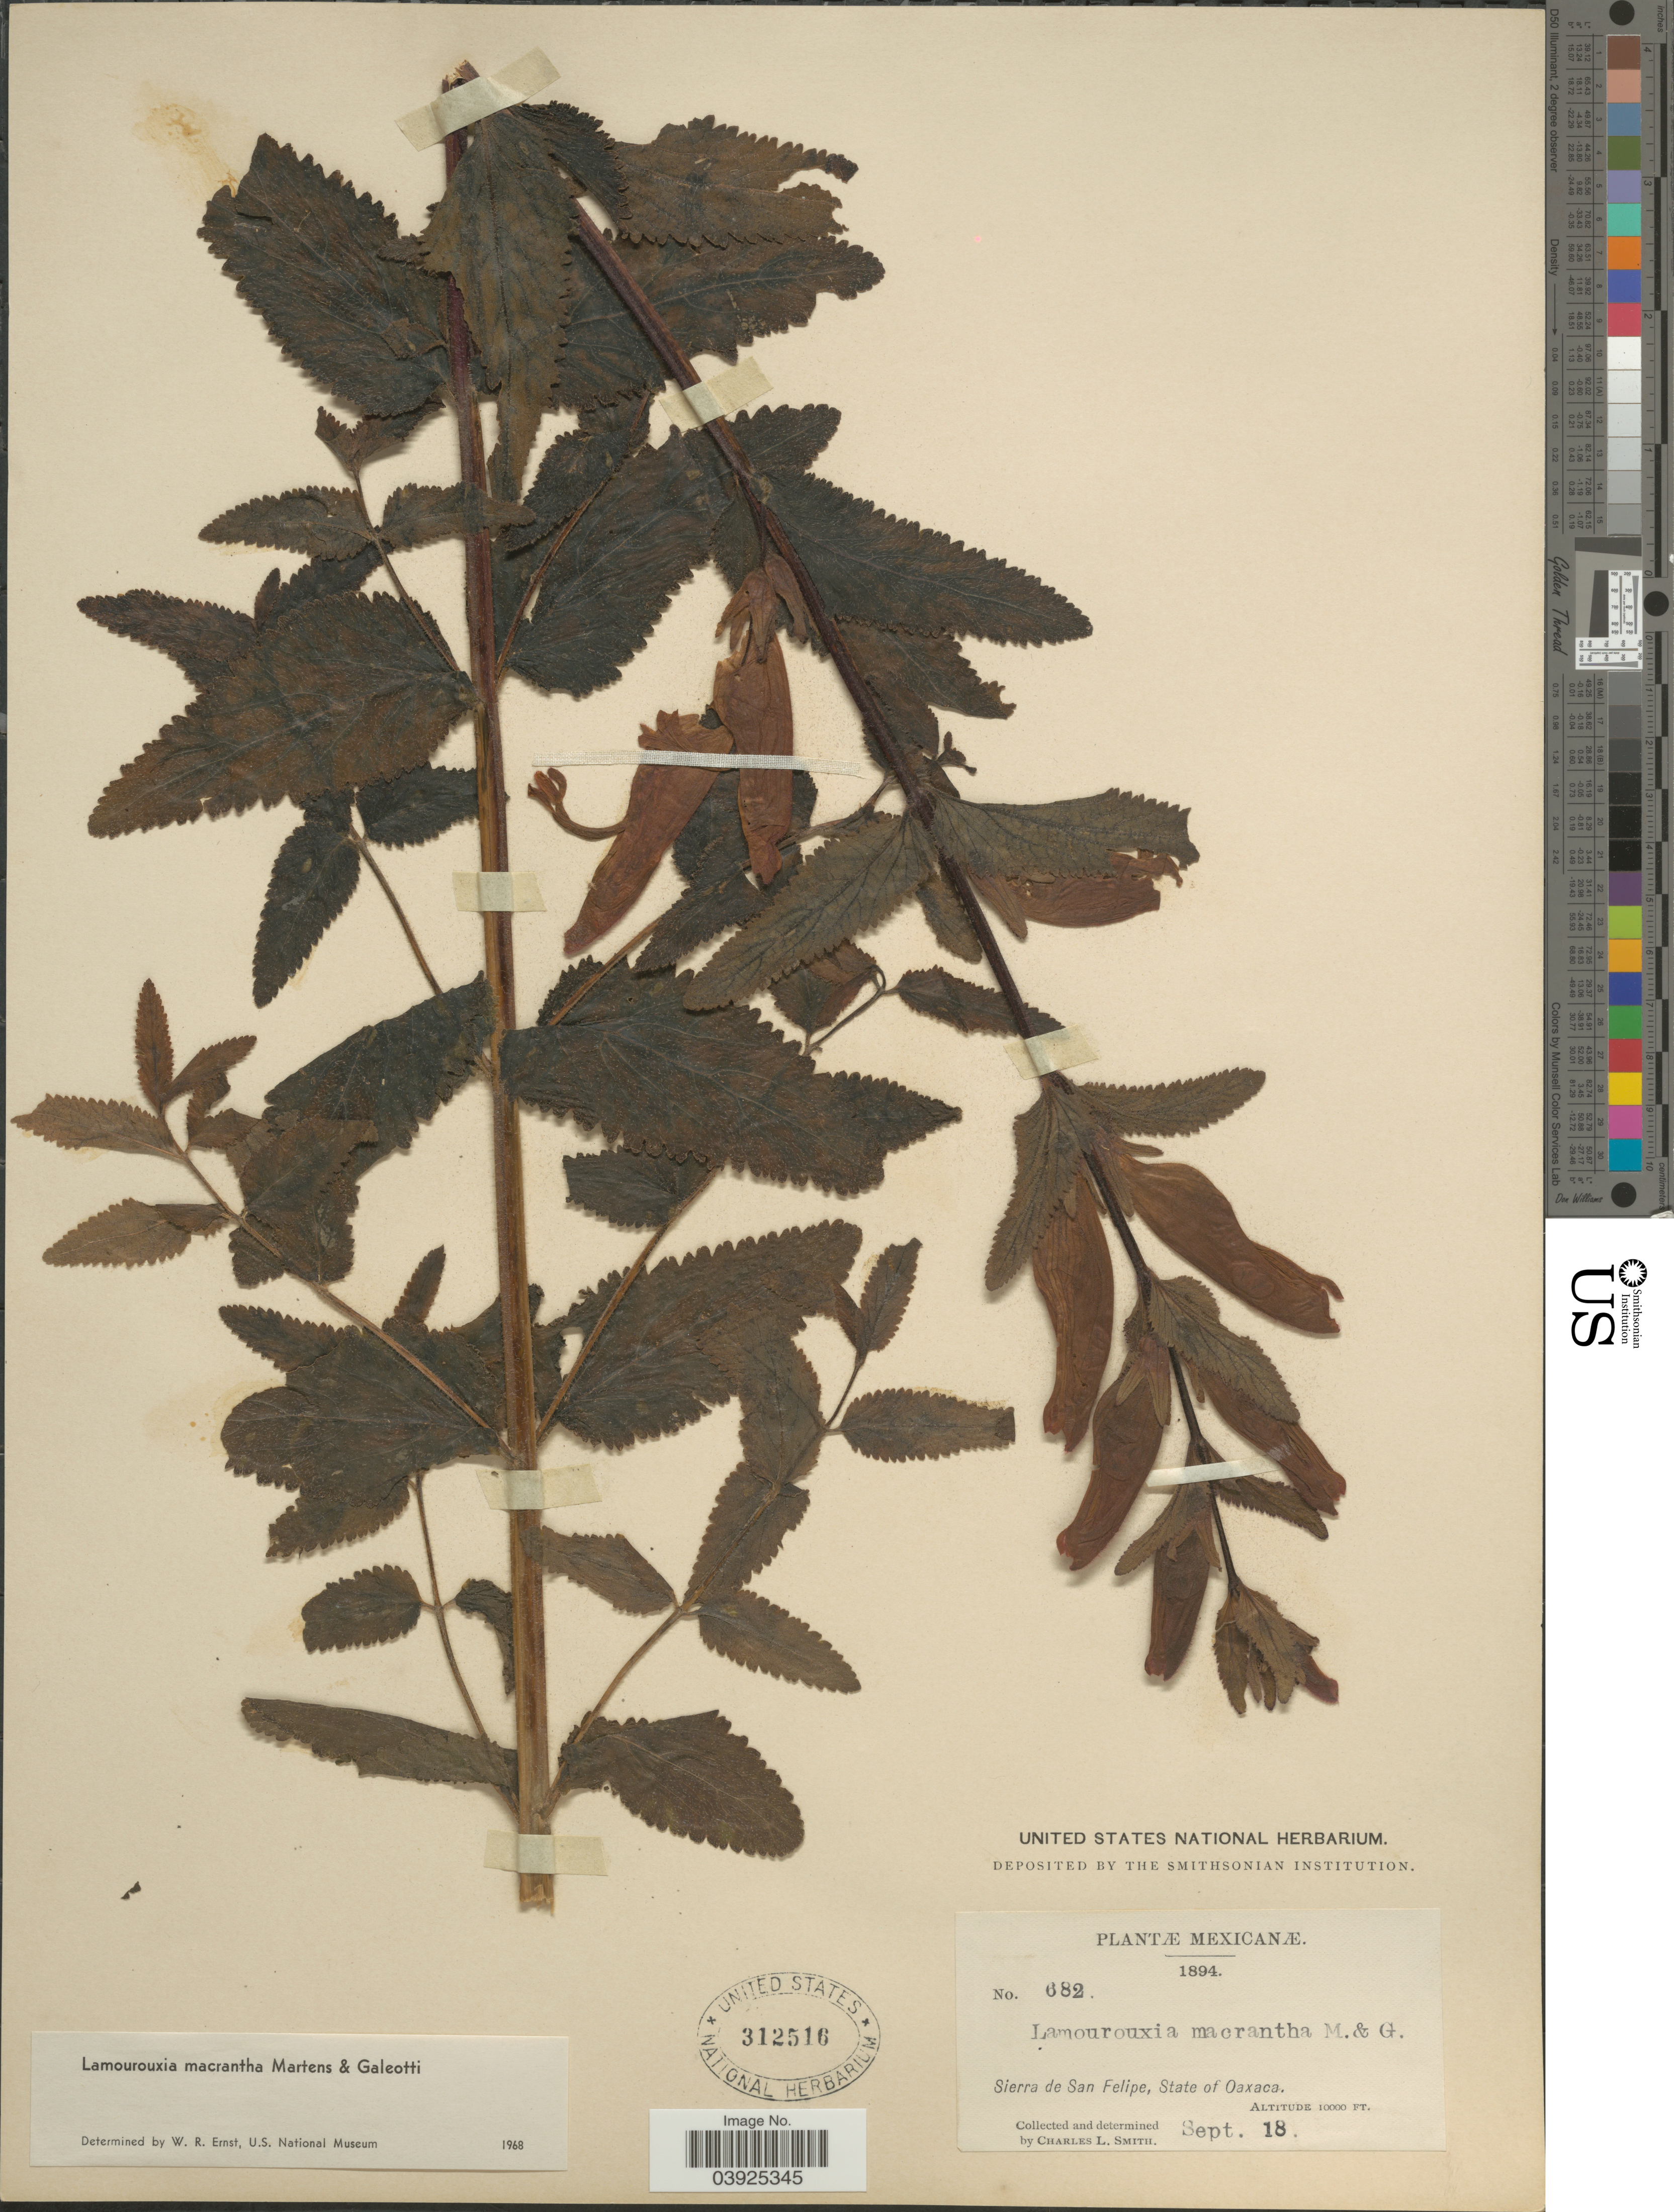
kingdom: Plantae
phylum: Tracheophyta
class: Magnoliopsida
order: Lamiales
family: Orobanchaceae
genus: Lamourouxia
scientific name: Lamourouxia macrantha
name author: M. Martens & Galeotti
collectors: C. L. Smith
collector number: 682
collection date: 1894-09-18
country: Mexico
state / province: Oaxaca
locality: Sierra de San Felipe.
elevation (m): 3048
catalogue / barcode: US 312516